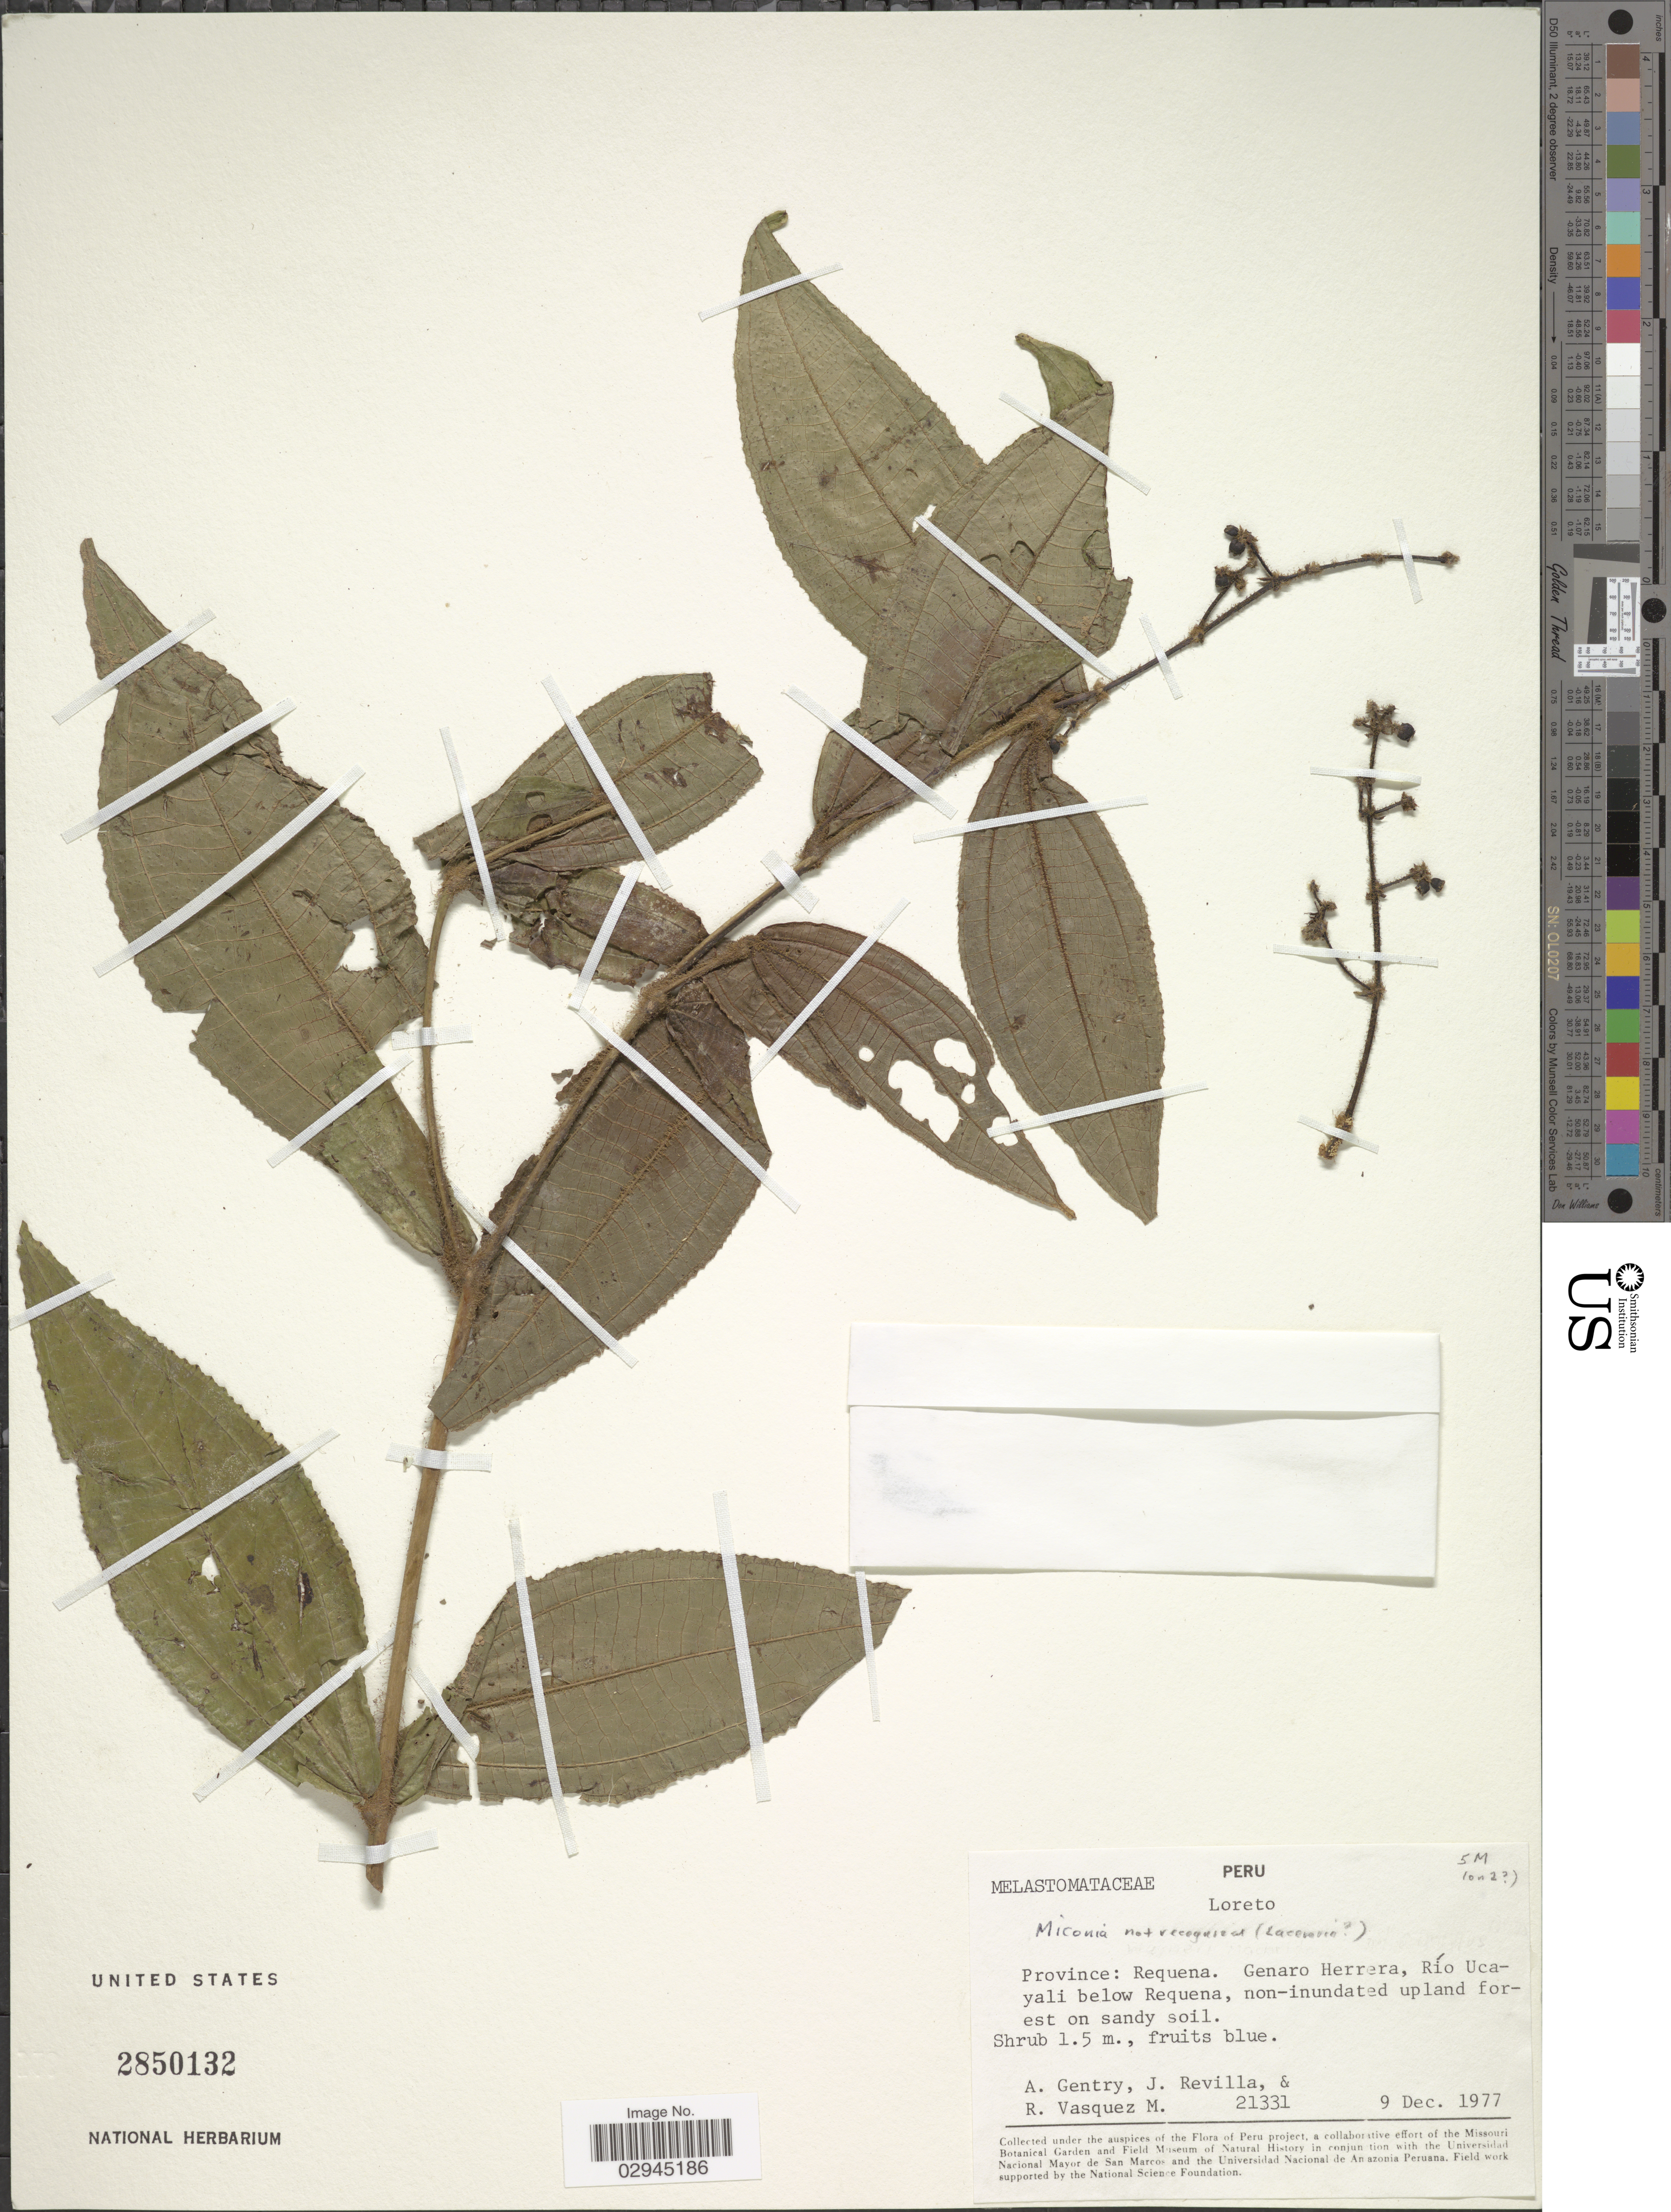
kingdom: Plantae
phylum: Tracheophyta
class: Magnoliopsida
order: Myrtales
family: Melastomataceae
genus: Miconia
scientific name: Miconia sp.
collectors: A. H. Gentry, J. Revilla & R. Vásquez M.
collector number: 21331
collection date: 1977-12-09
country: Peru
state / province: Loreto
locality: Province: Requena. Genaro Herrera, Río Ucayali below Requena.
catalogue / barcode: US 2850132